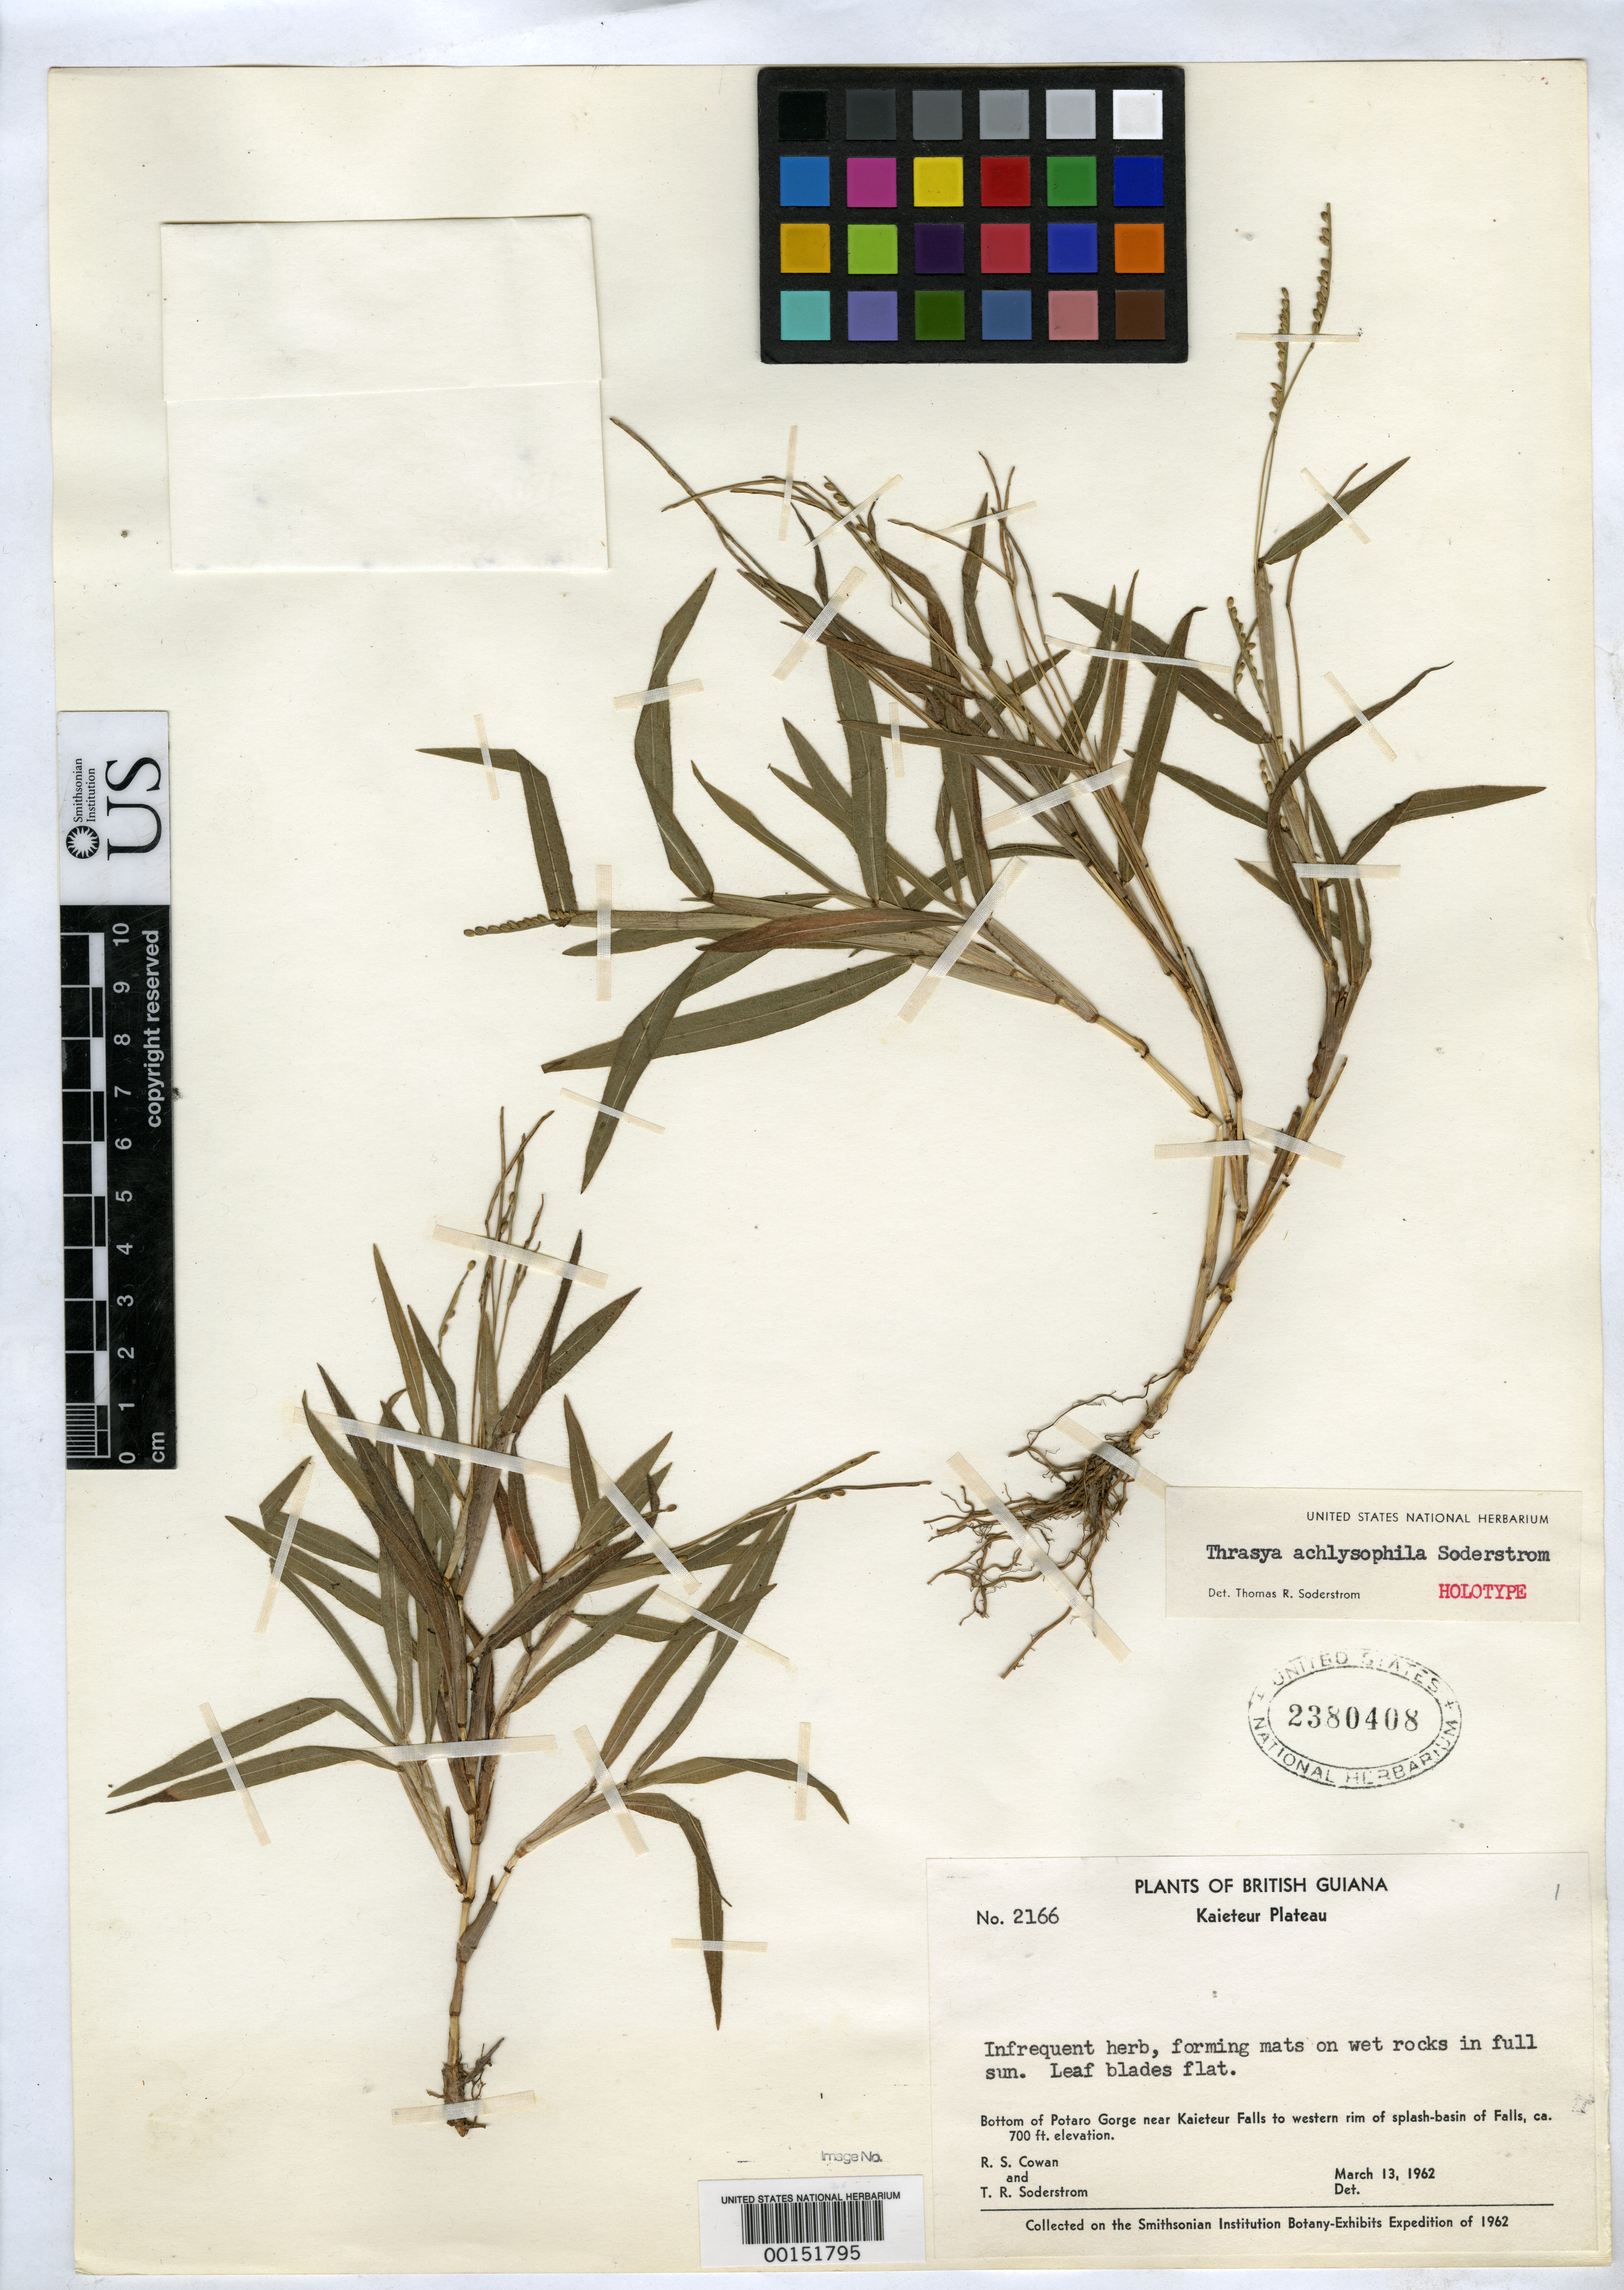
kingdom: Plantae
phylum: Tracheophyta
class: Liliopsida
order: Poales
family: Poaceae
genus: Thrasya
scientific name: Thrasya achlysophila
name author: Soderstr.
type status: Holotype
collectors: R. S. Cowan & T. R. Soderstrom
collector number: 2166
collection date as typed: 13 Mar 1962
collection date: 1962-03-13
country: Guyana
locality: Kaieteur plateau.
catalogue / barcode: US 2380408